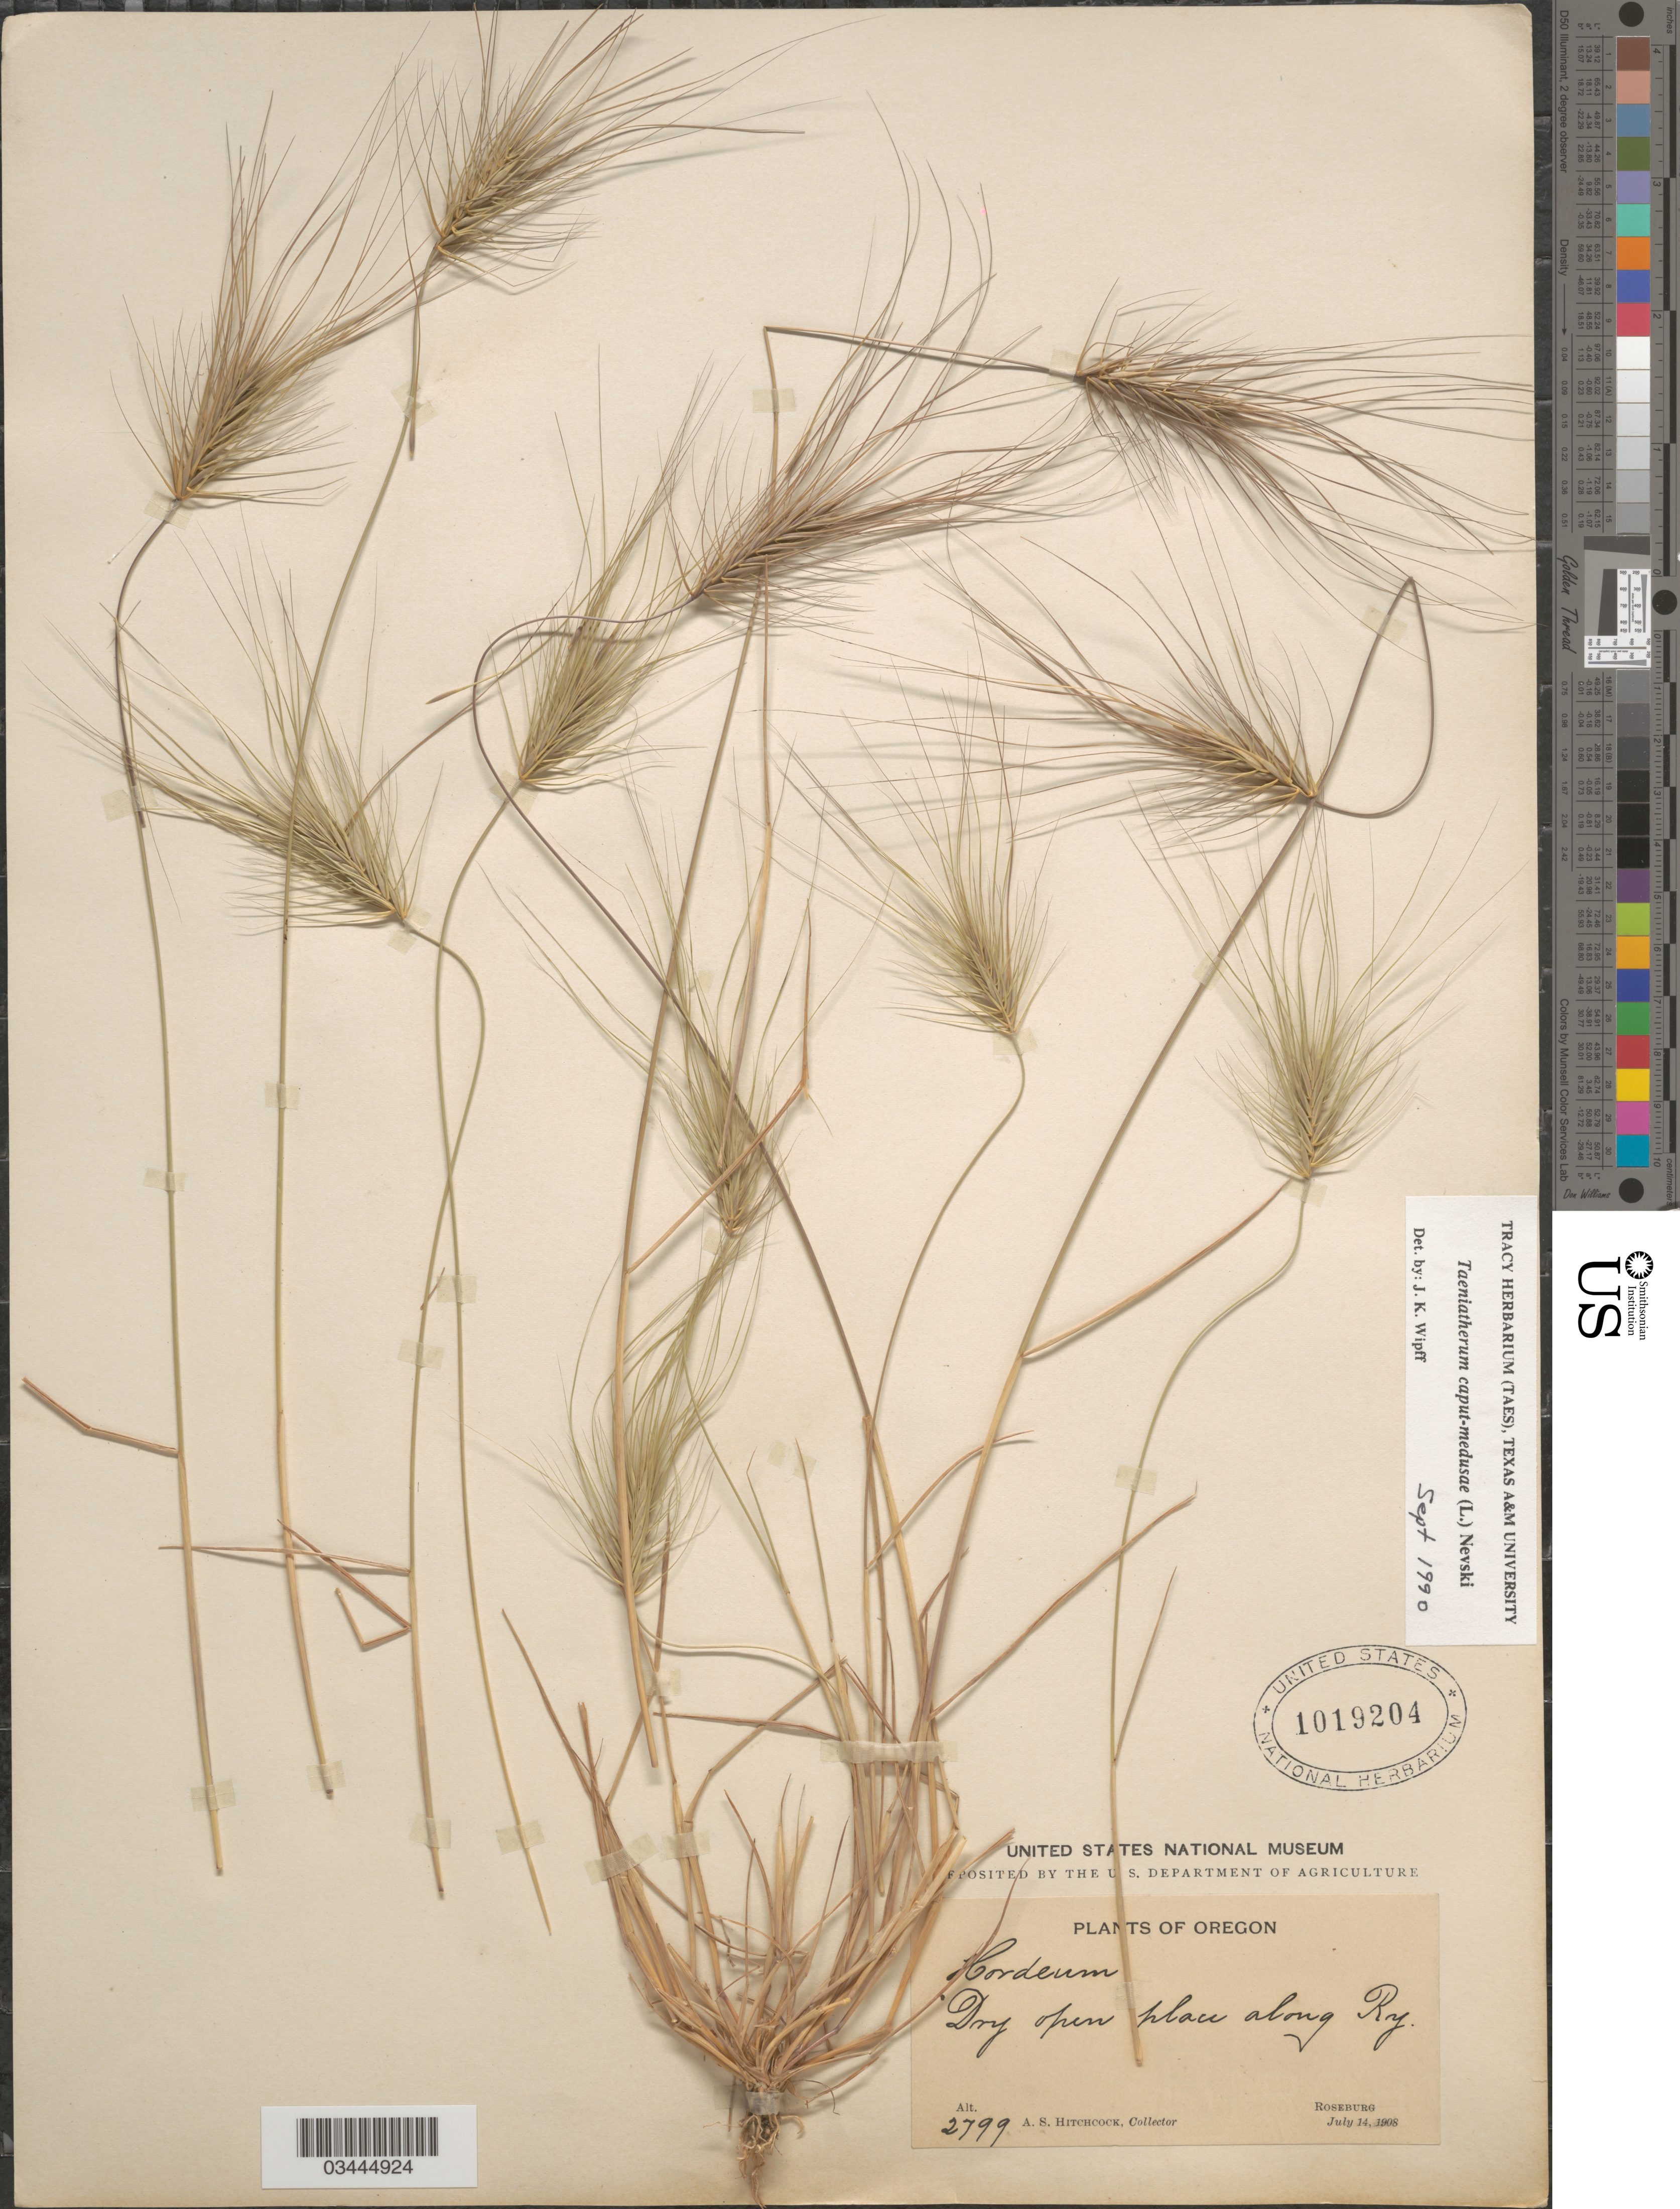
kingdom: Plantae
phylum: Tracheophyta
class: Liliopsida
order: Poales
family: Poaceae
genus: Taeniatherum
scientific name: Taeniatherum caput-medusae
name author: L.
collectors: A. S. Hitchcock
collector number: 2799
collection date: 1908-07-14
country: United States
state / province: Oregon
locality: Dry open place along Ry. Roseburg.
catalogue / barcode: US 1019204